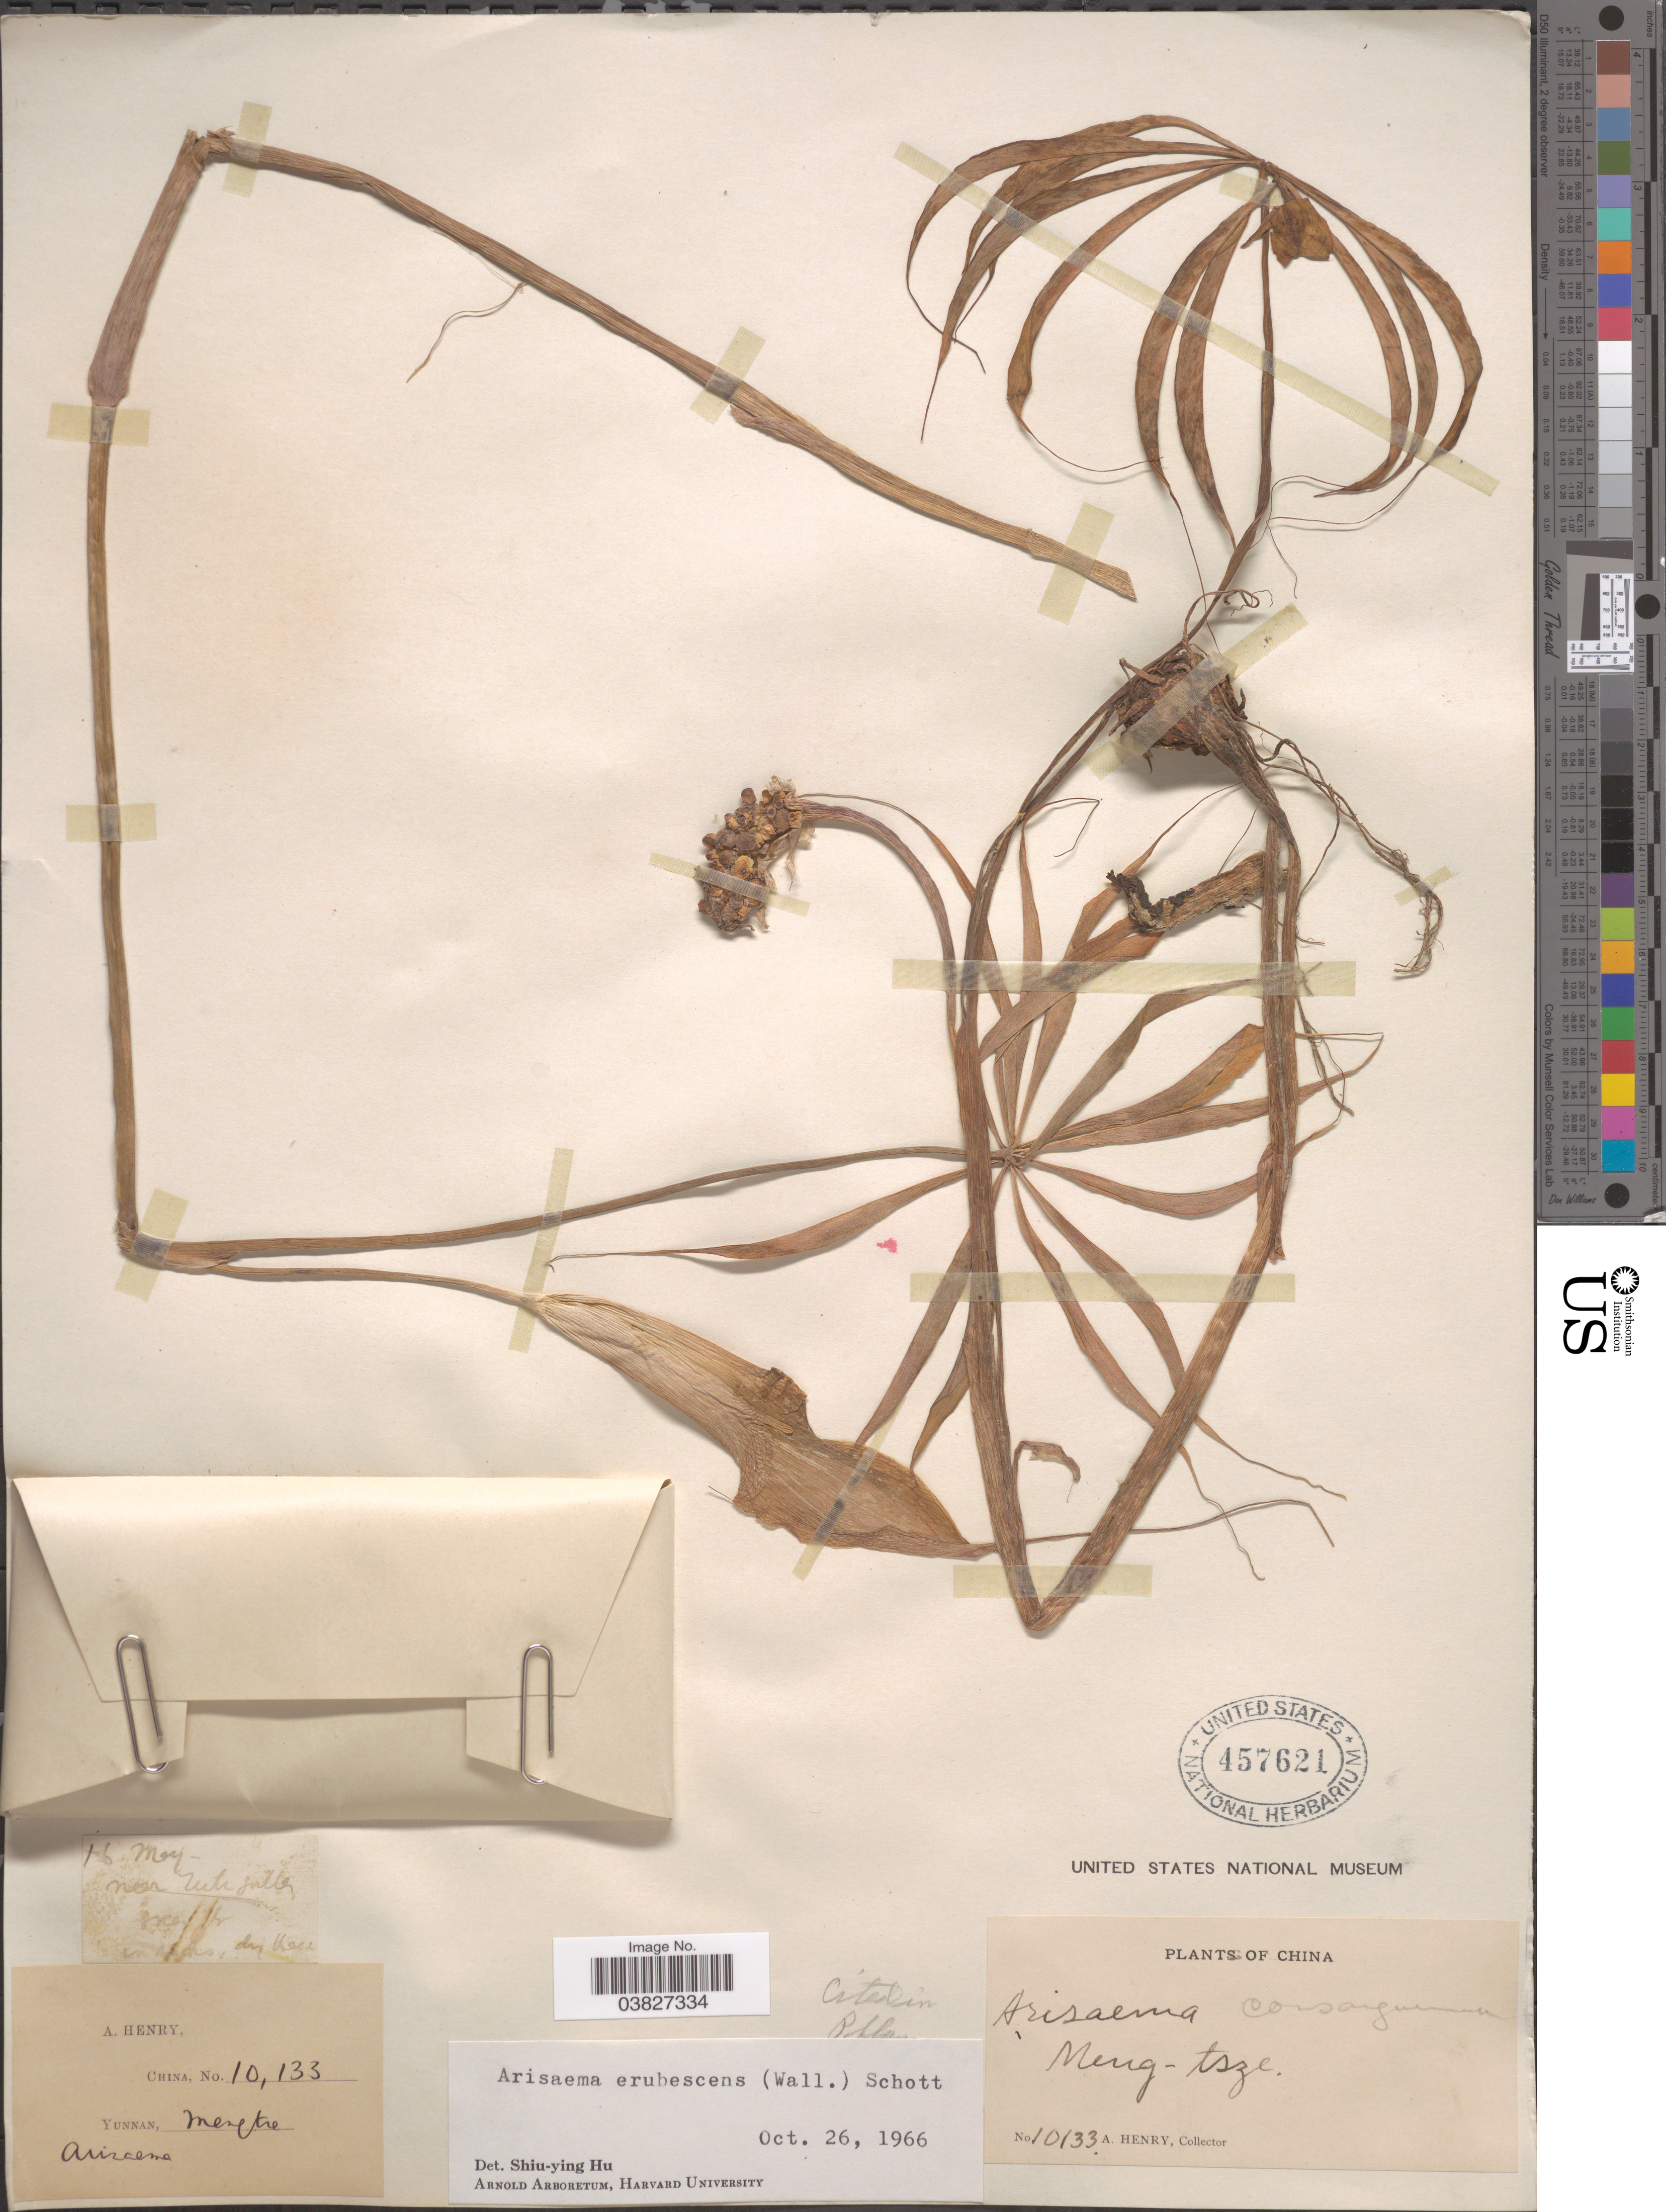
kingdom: Plantae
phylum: Tracheophyta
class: Liliopsida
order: Alismatales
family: Araceae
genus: Arisaema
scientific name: Arisaema erubescens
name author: (Wall.) Schott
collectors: A. Henry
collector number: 10133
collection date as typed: Transcribed d/m/y: /5/16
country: China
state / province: Yunnan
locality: Meng-tsze. Near Tuti valley.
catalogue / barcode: US 457621